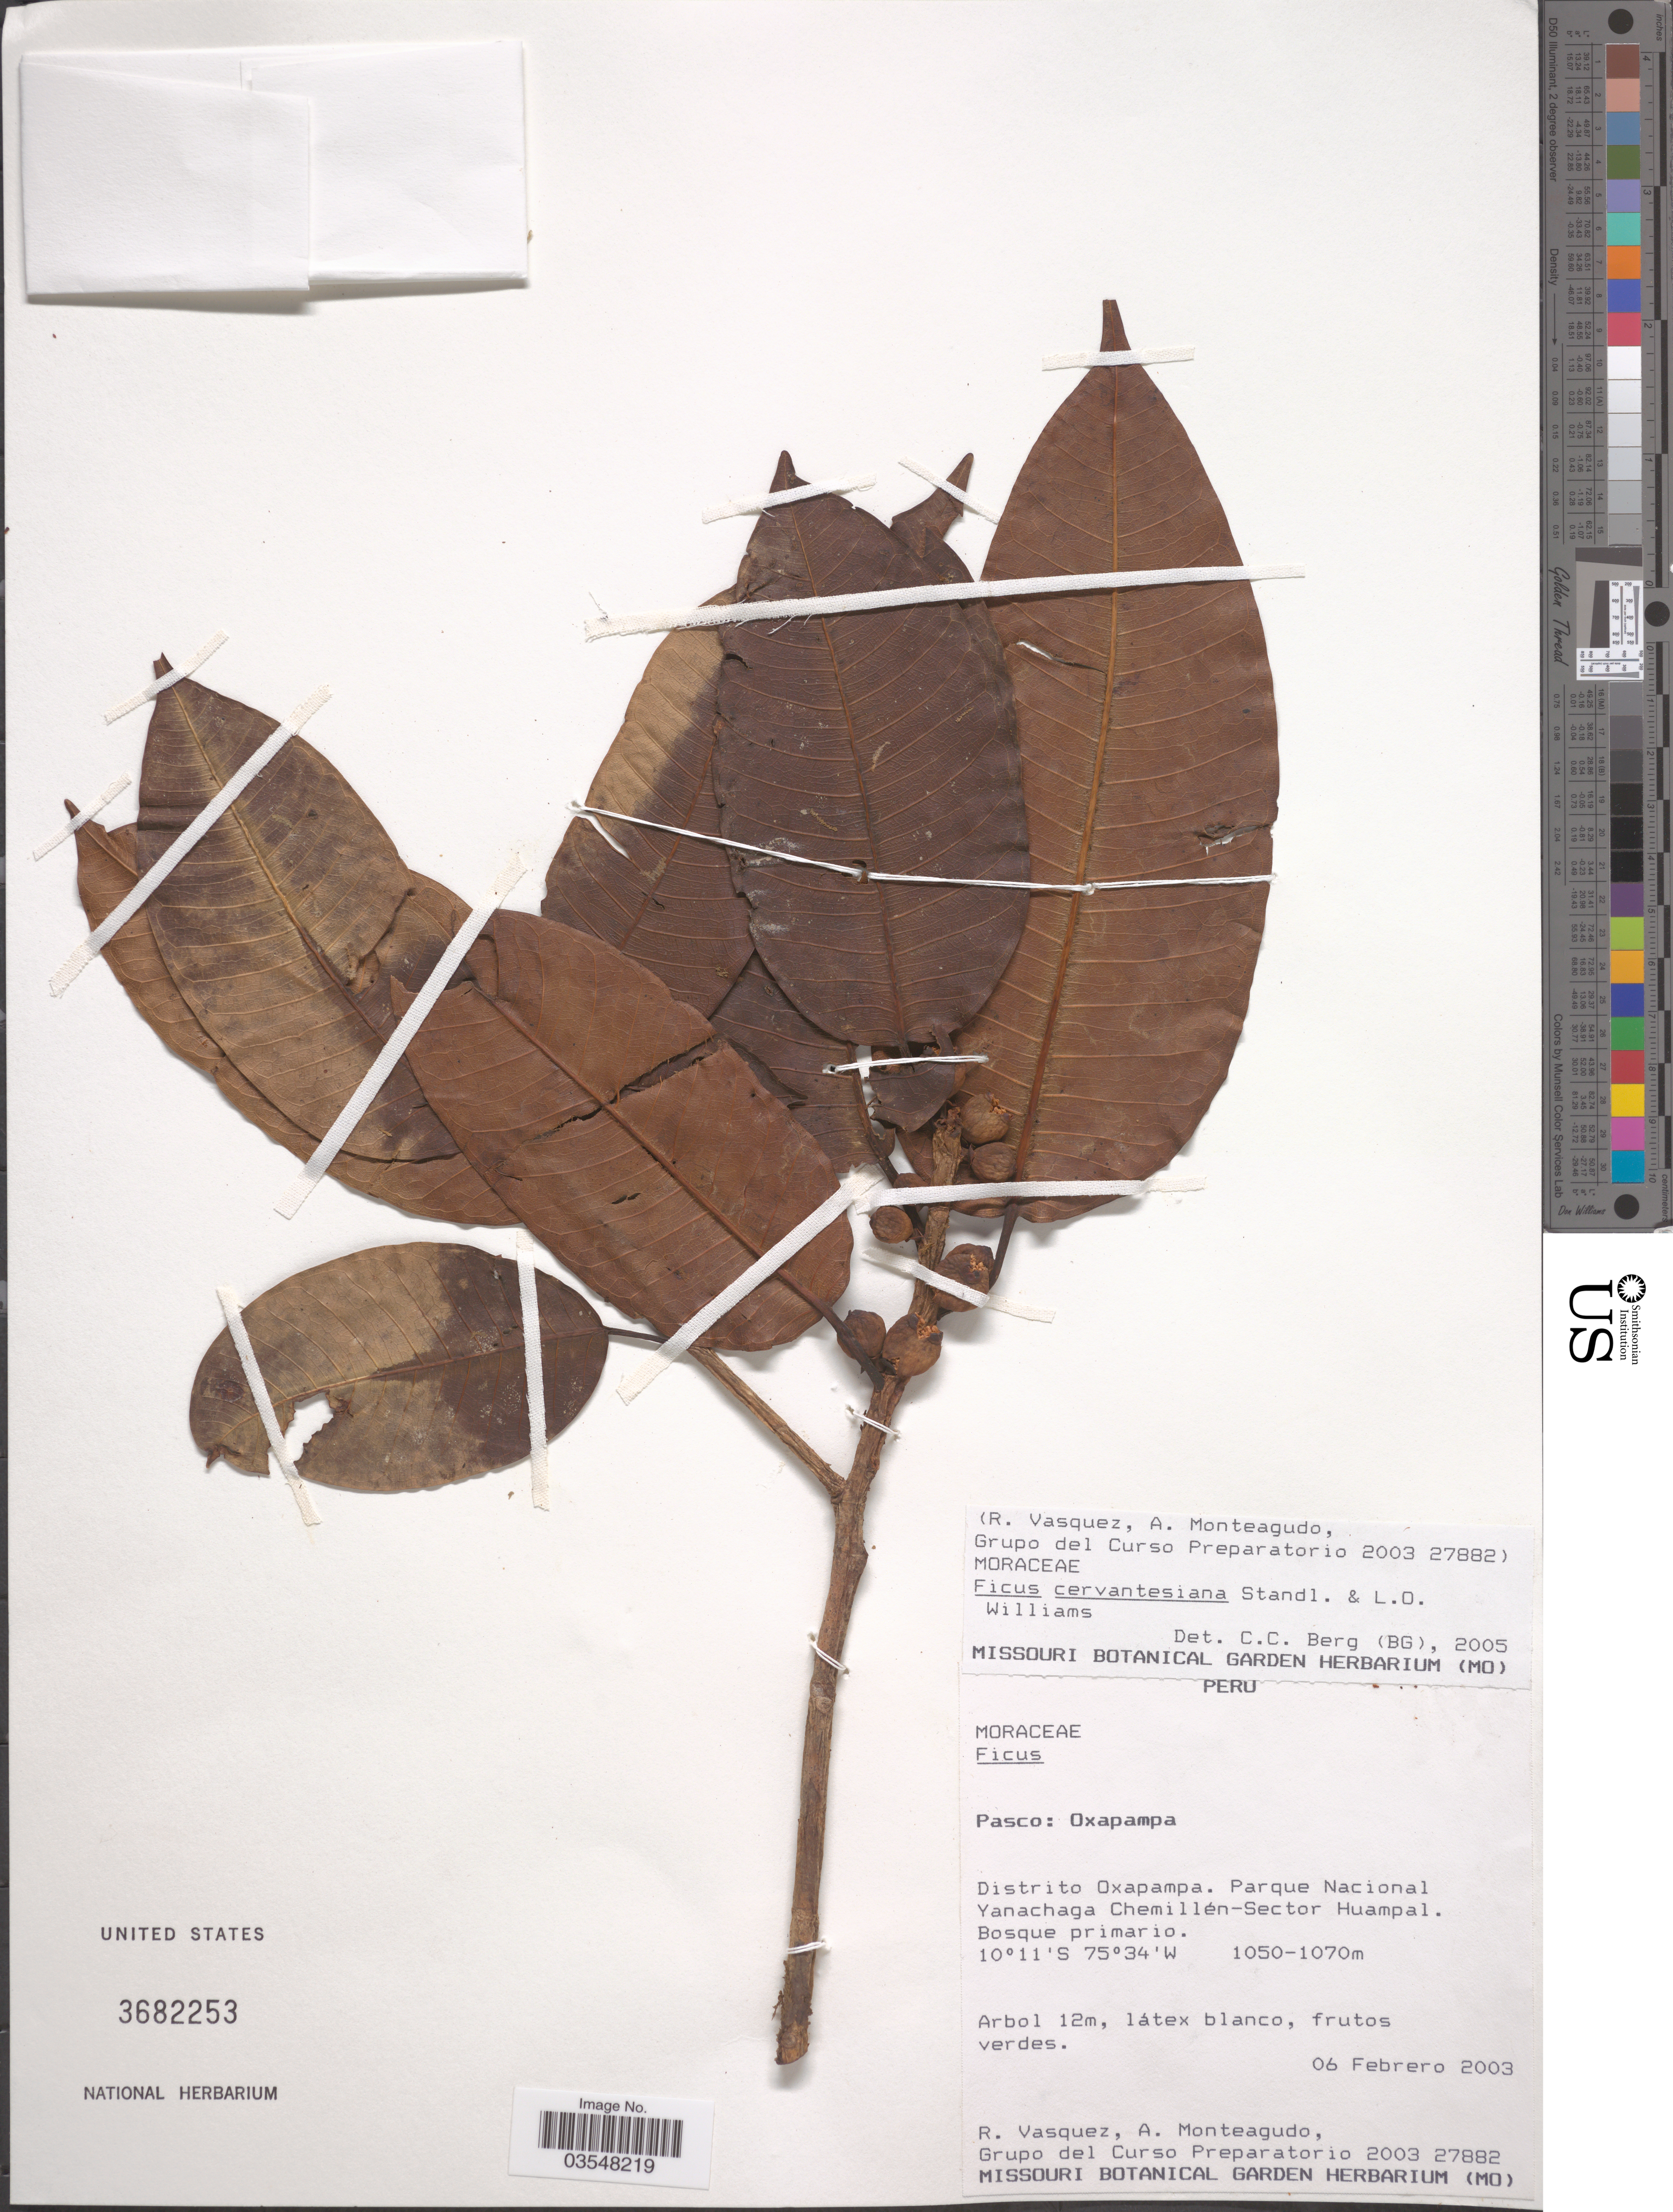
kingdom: Plantae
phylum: Tracheophyta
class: Magnoliopsida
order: Rosales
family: Moraceae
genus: Ficus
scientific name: Ficus cervantesiana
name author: Standl. & L.O. Williams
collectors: R. Vasquez, A. Monteagudo & Grupo del Curso Preparatorio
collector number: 200327882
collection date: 2003-02-06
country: Peru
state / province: Pasco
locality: Oxapampa. Distrito Oxapampa. Parque Nacional Yanachaga Chemillén-Sector Huampal.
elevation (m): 1050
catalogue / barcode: US 3682253